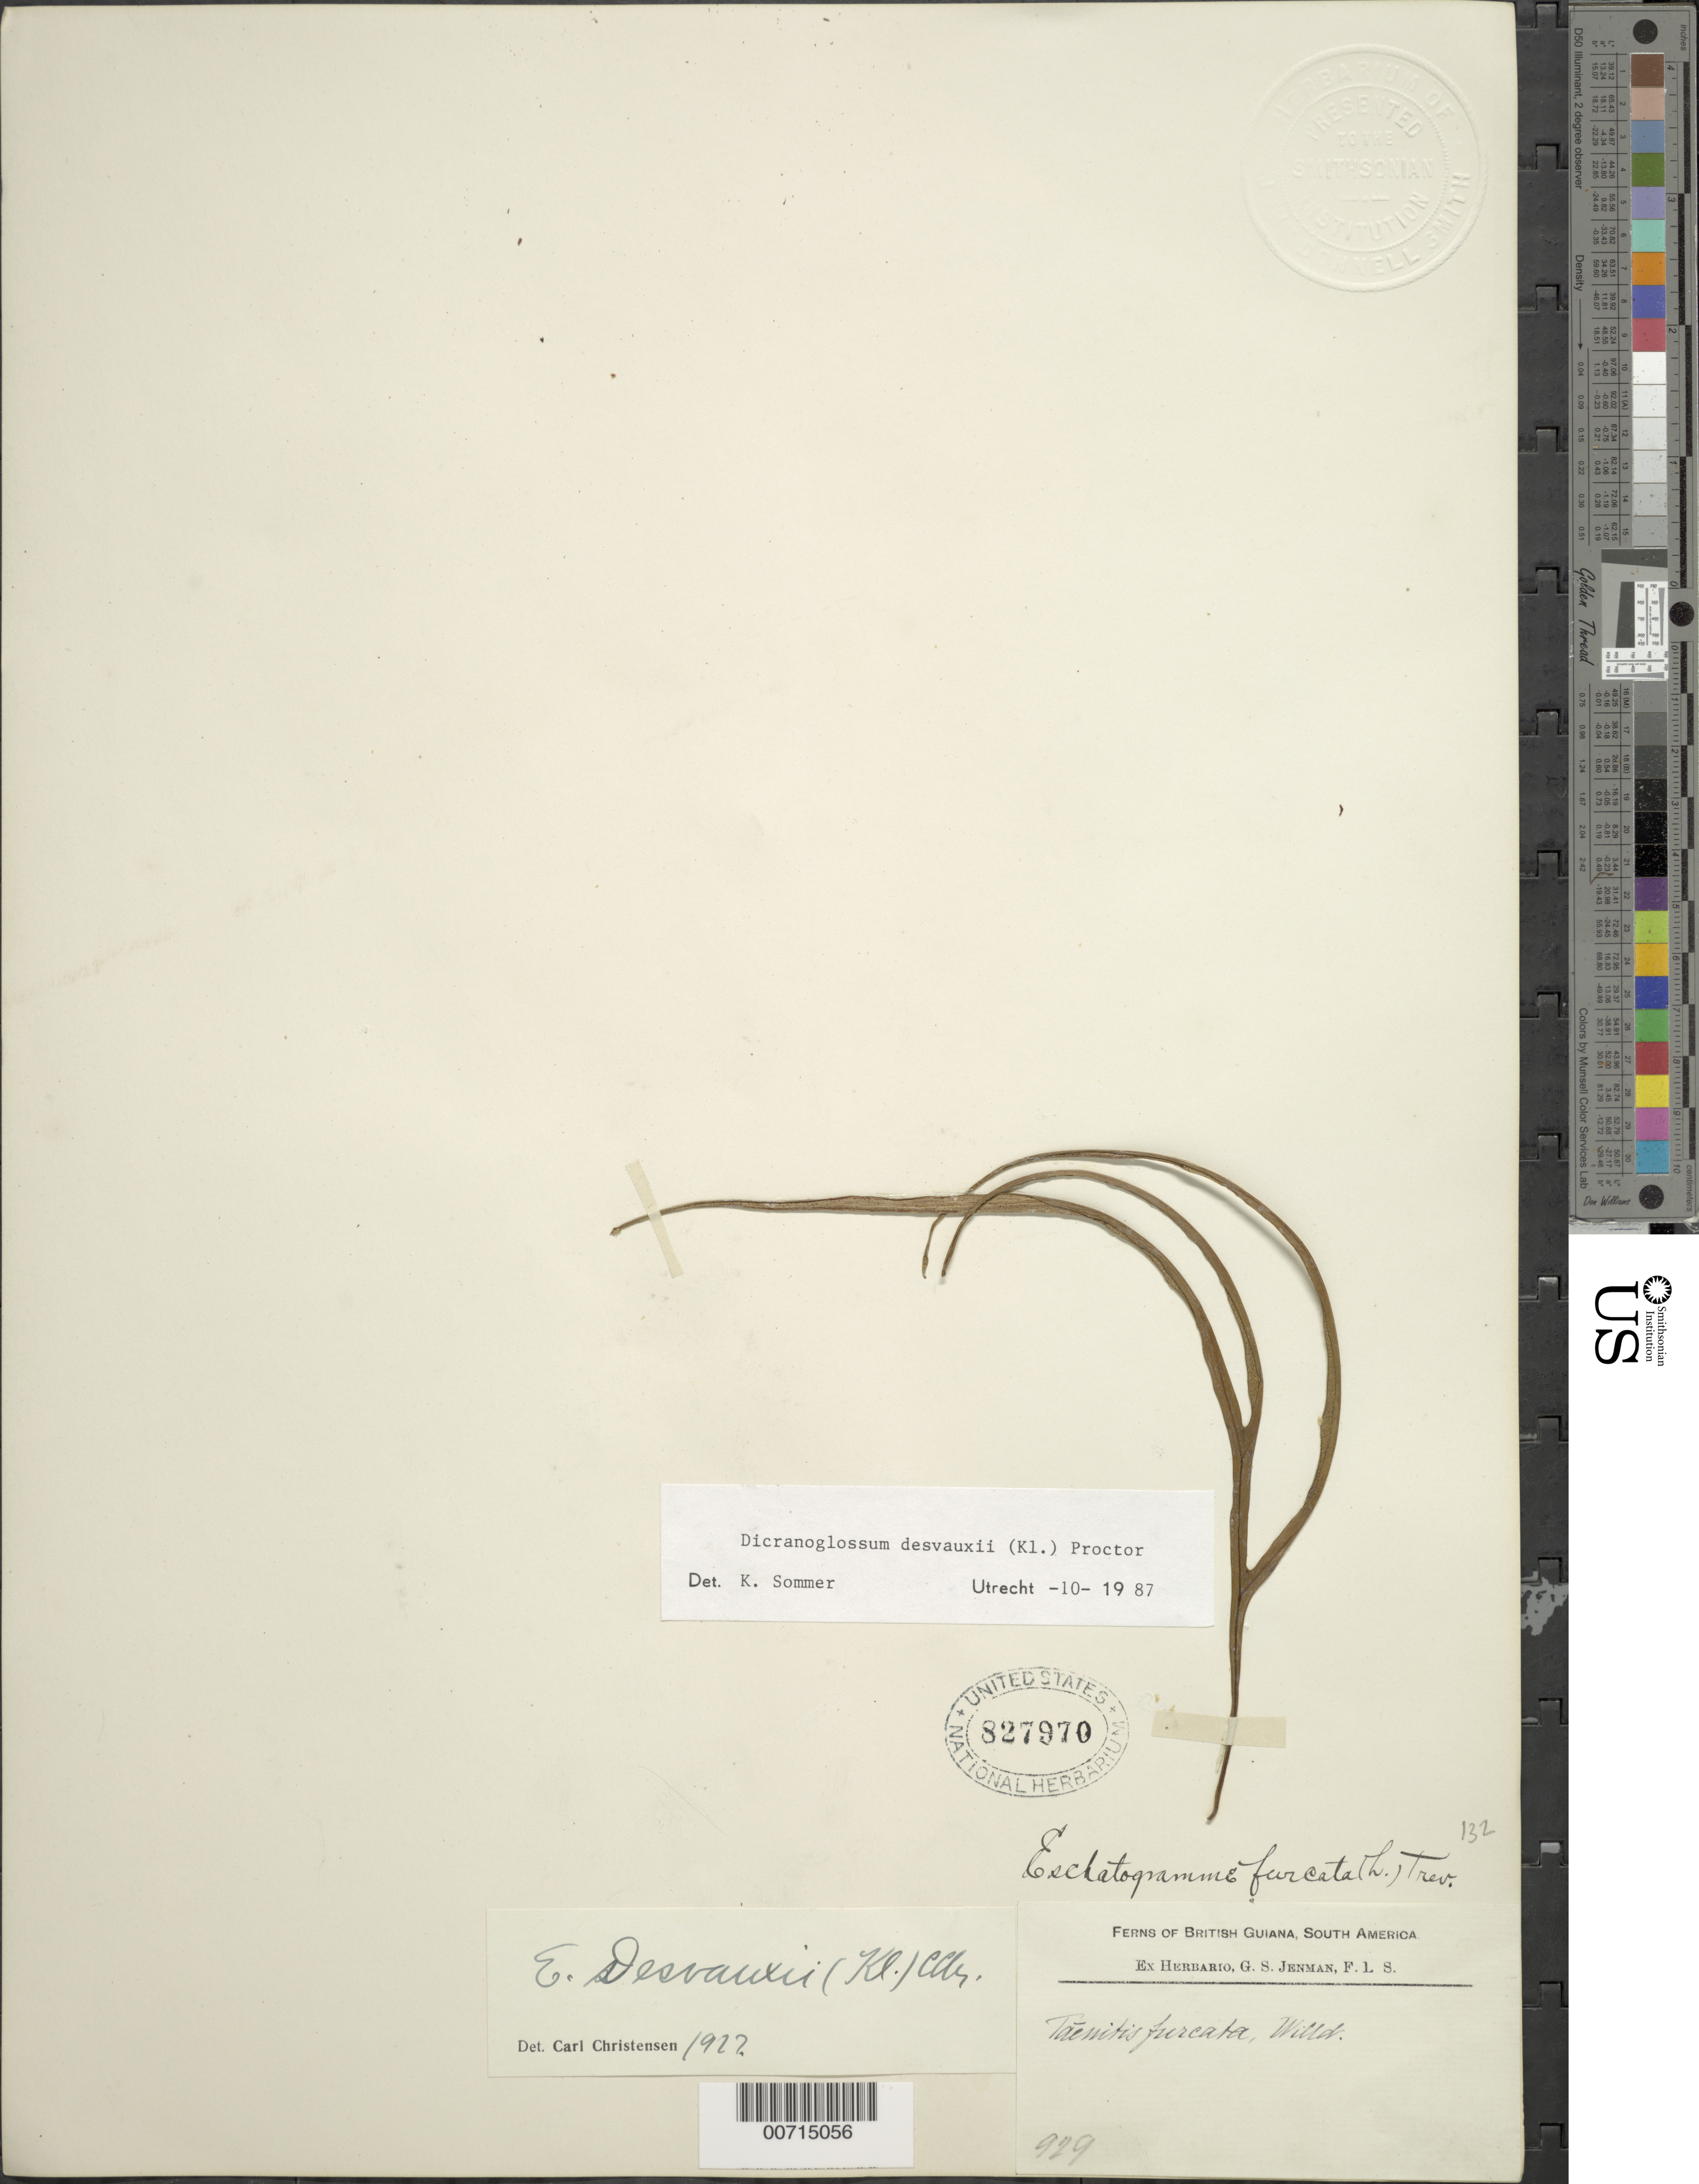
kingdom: Plantae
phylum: Tracheophyta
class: Polypodiopsida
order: Polypodiales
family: Polypodiaceae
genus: Pleopeltis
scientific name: Pleopeltis desvauxii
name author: (Klotzsch) Salino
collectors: G. S. Jenman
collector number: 929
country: Guyana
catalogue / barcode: US 827970